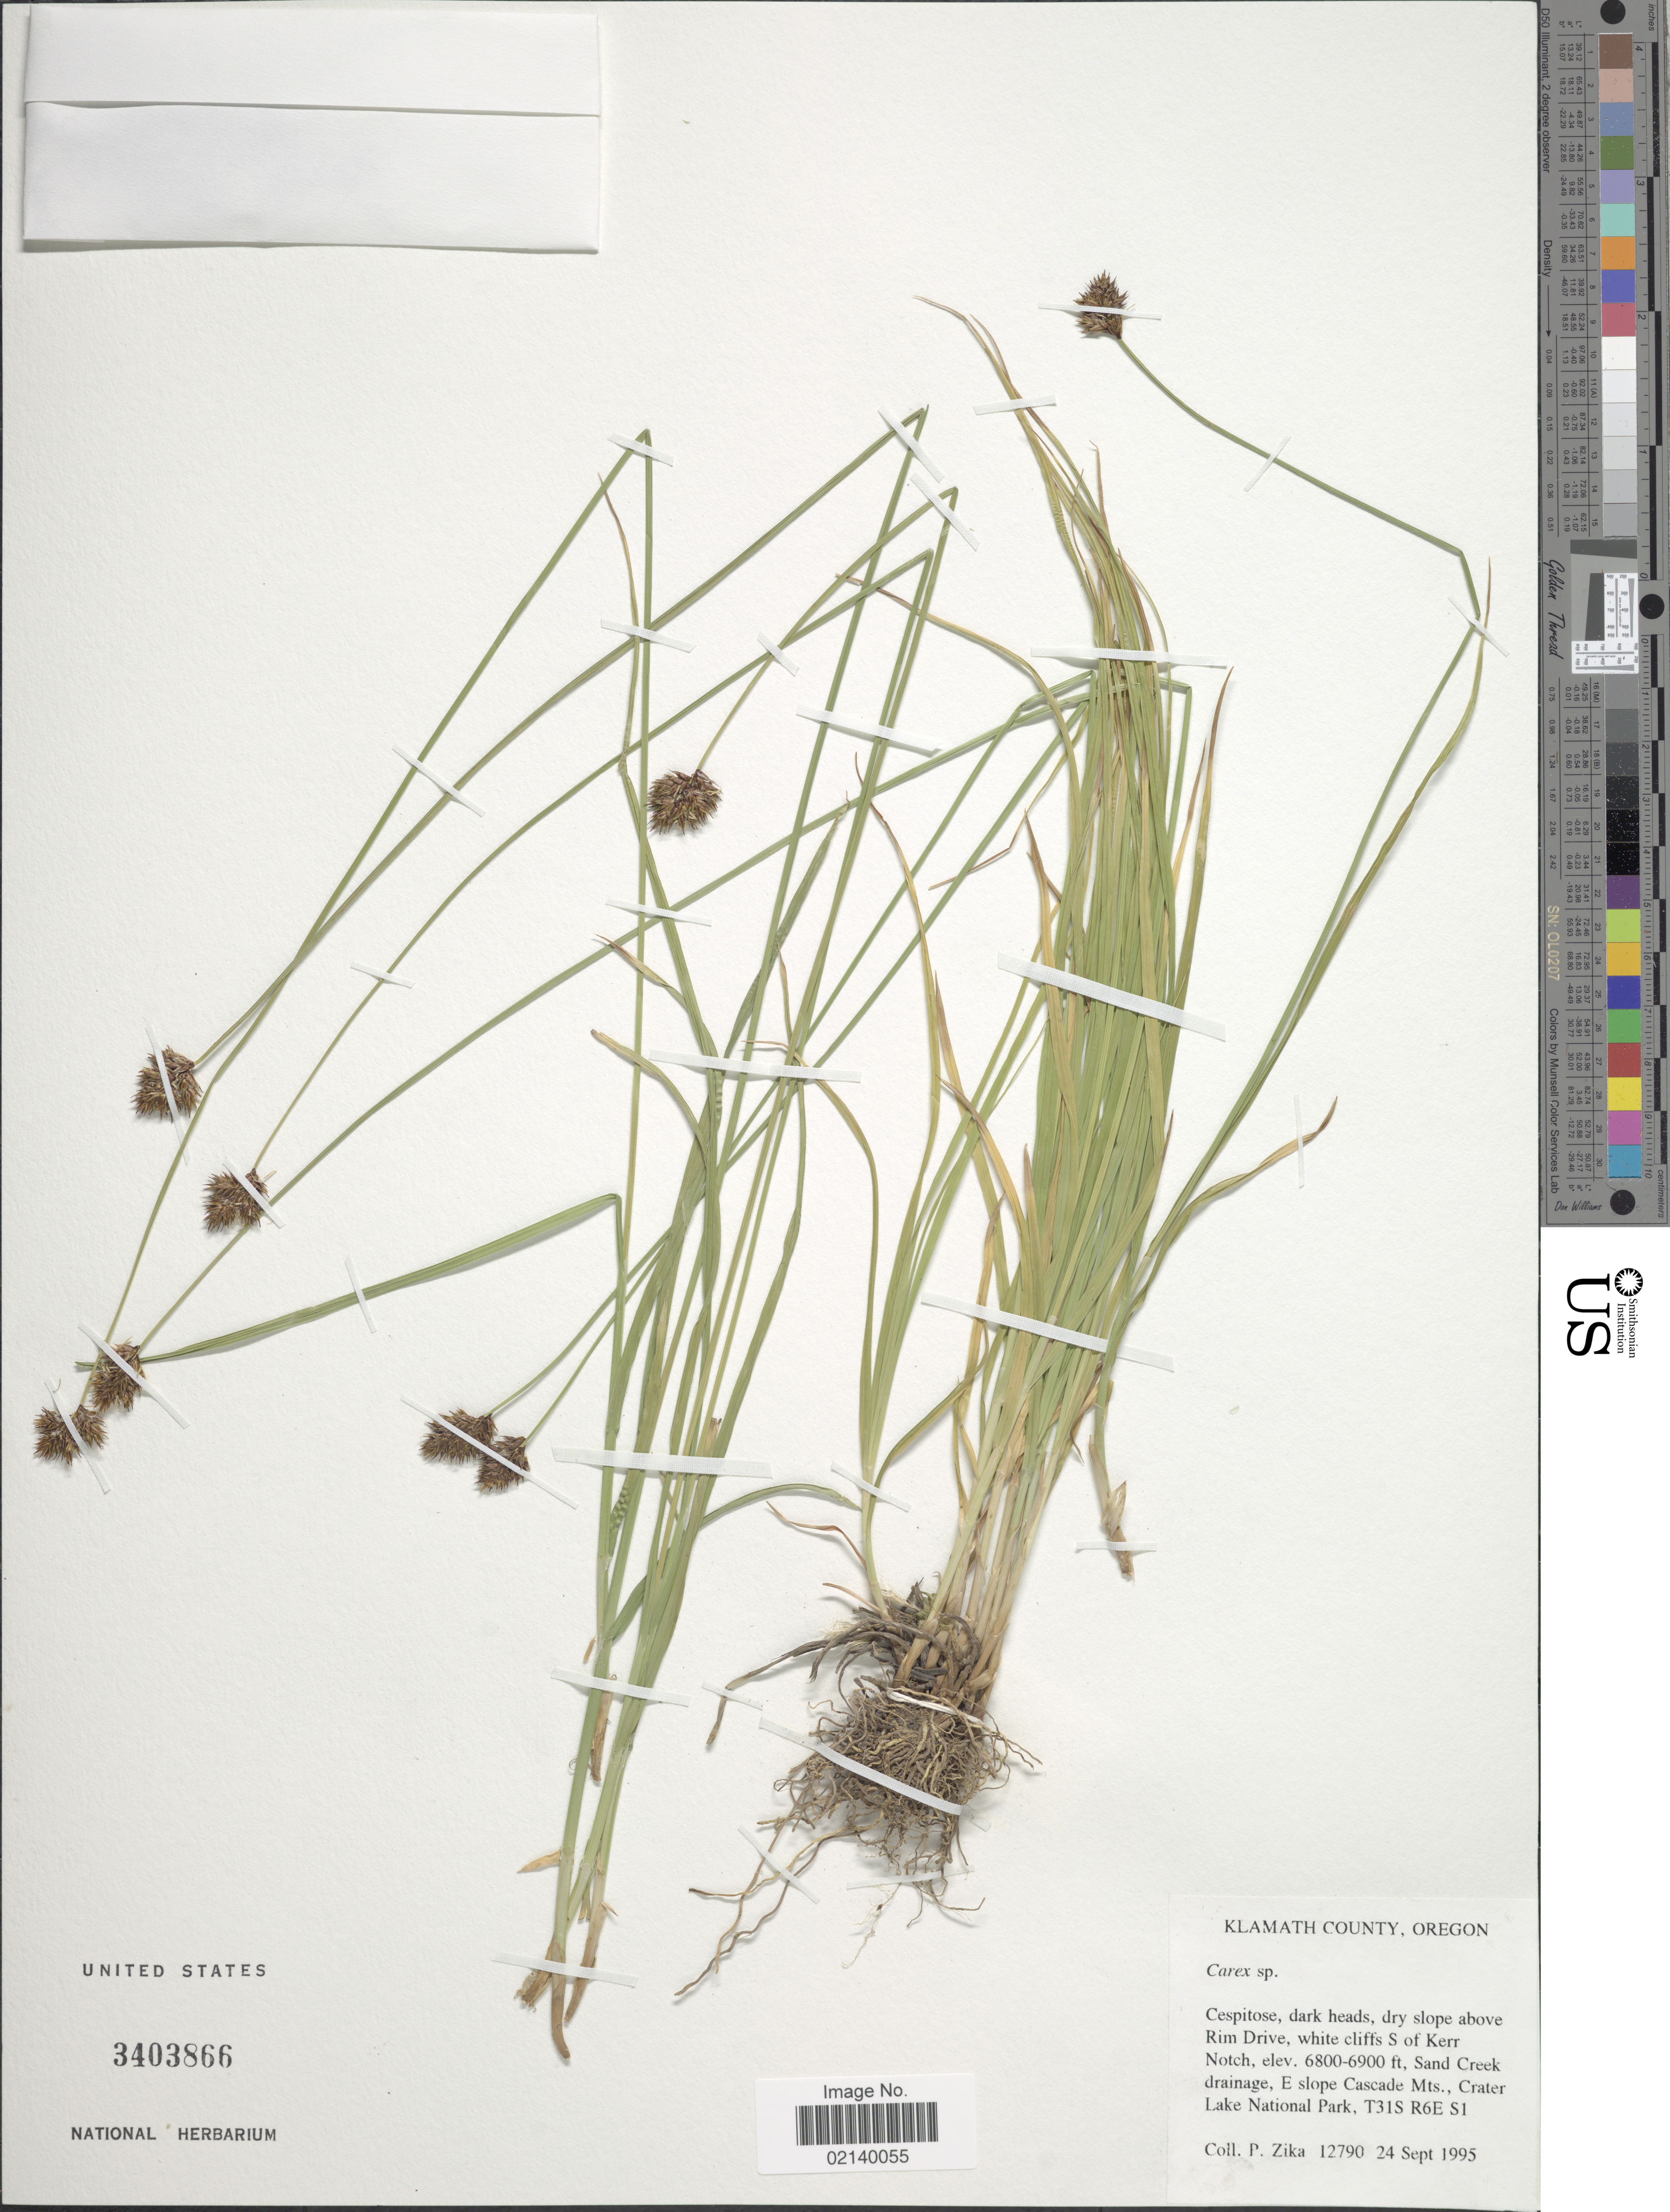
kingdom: Plantae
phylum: Tracheophyta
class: Liliopsida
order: Poales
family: Cyperaceae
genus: Carex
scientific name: Carex sp.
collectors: P. F. Zika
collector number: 12790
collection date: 1995-09-24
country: United States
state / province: Oregon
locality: Dry slope above Rim Drive, white cliffs S of Kerr Notch, Sand Creek drainage, E slope Cascade Mts., Carter Lake National Park, T31S R6E S1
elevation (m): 2073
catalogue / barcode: US 3403866